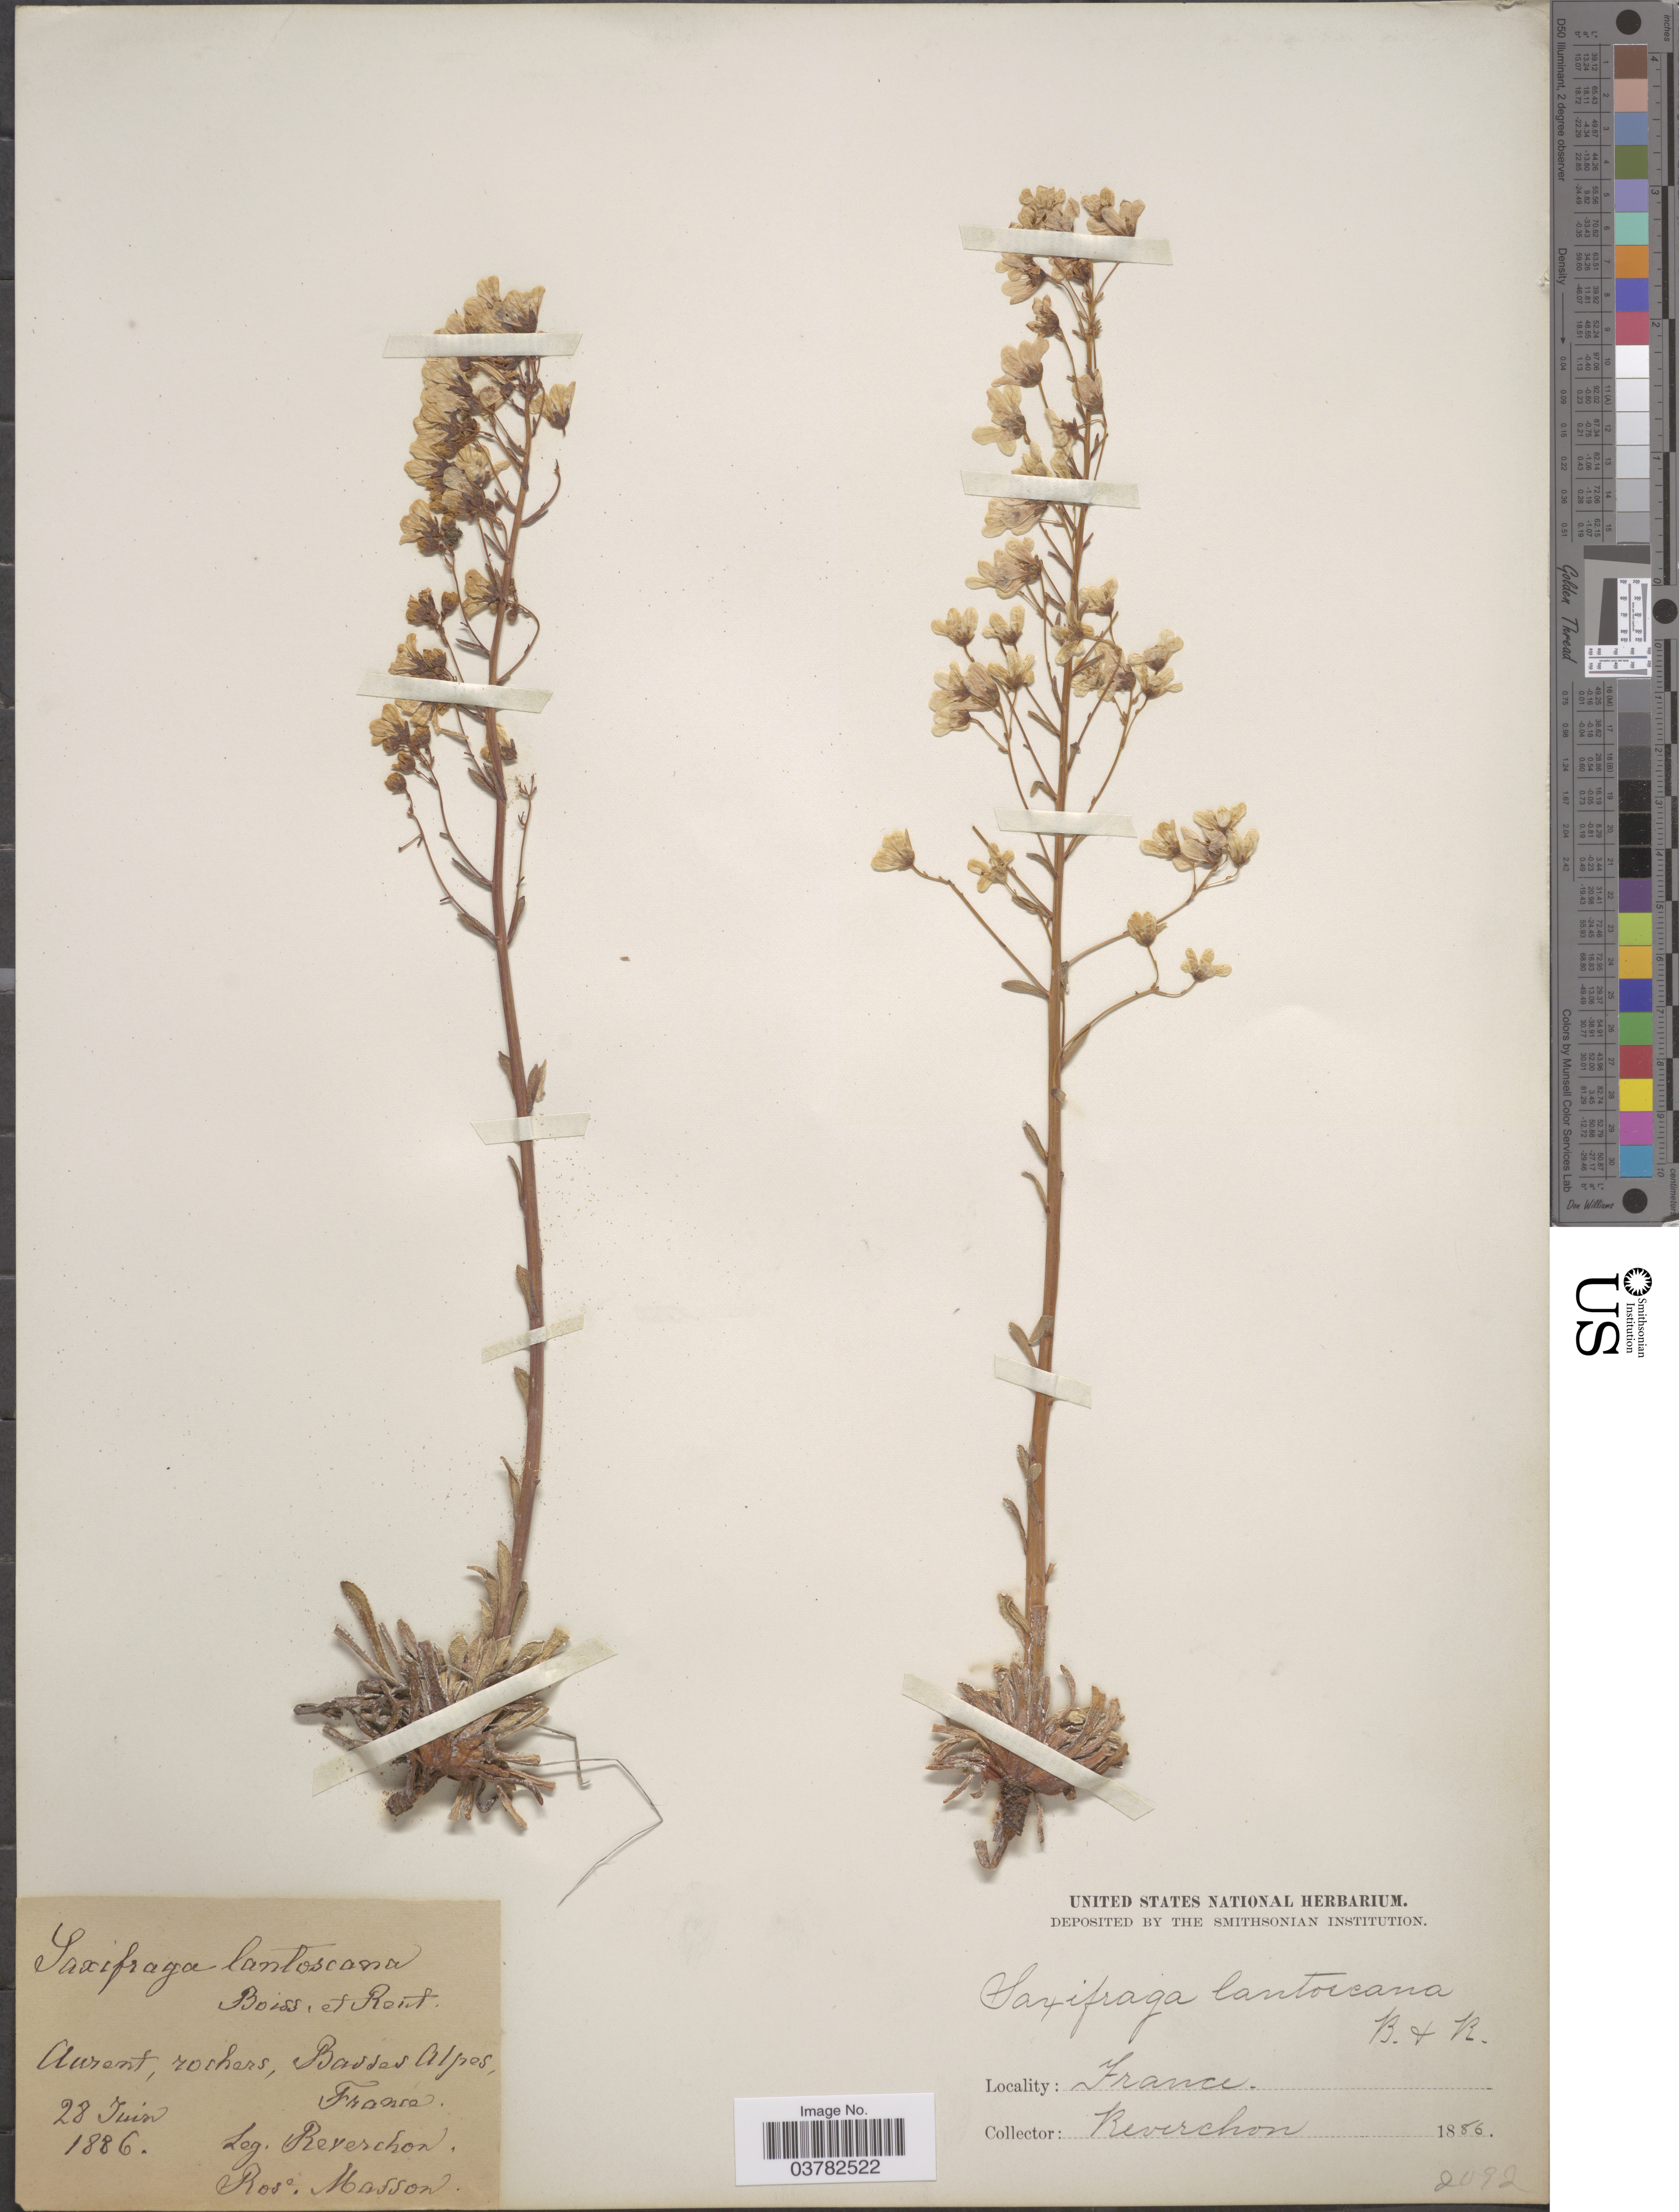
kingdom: Plantae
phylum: Tracheophyta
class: Magnoliopsida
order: Saxifragales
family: Saxifragaceae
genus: Saxifraga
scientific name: Saxifraga lantoscana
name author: Boiss. & Reut.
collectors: -. Reverchon & R. Masson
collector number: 2092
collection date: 1886-06-28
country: France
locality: Aurent, rochers, Basses Alpes.